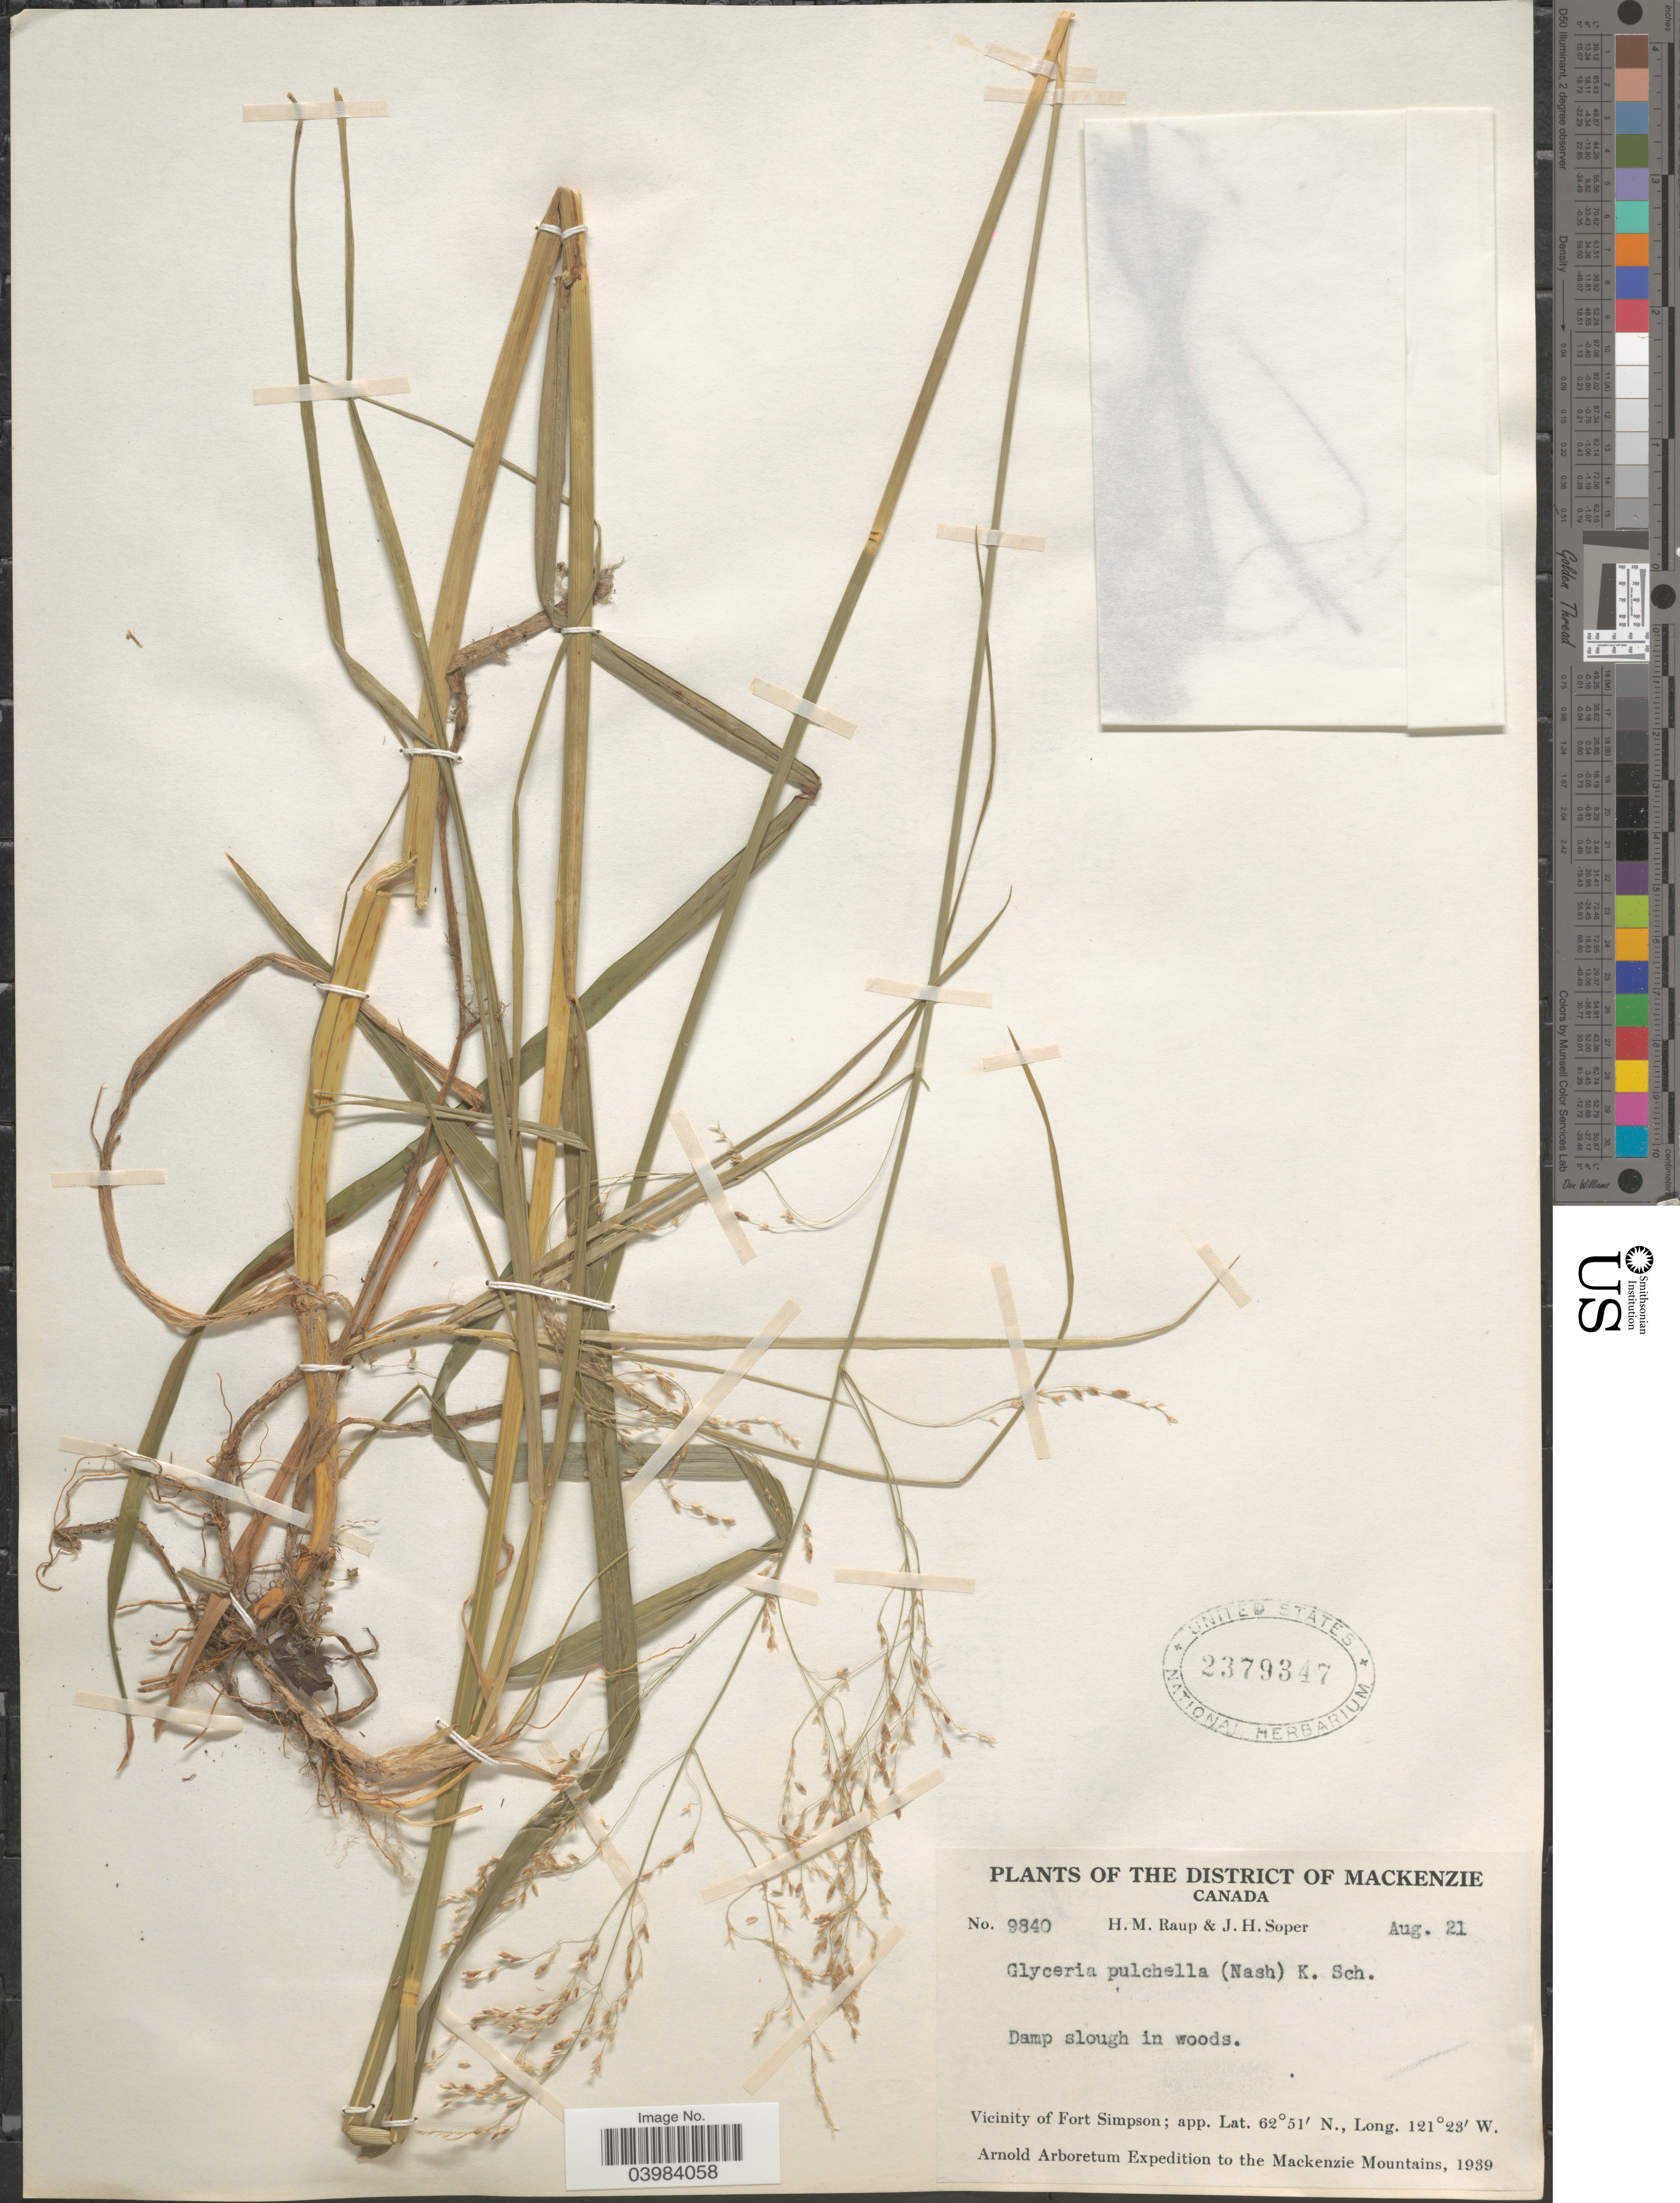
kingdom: Plantae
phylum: Tracheophyta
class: Liliopsida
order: Poales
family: Poaceae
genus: Glyceria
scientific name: Glyceria pulchella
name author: (Nash) K. Schum.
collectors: H. Raup & J. H. Soper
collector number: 9840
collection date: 1939-08-21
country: Canada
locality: District of Mackenzie. Damp slough in woods. Vicinity of Fort Simpson; The Mackenzie Mountains.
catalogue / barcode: US 2379347